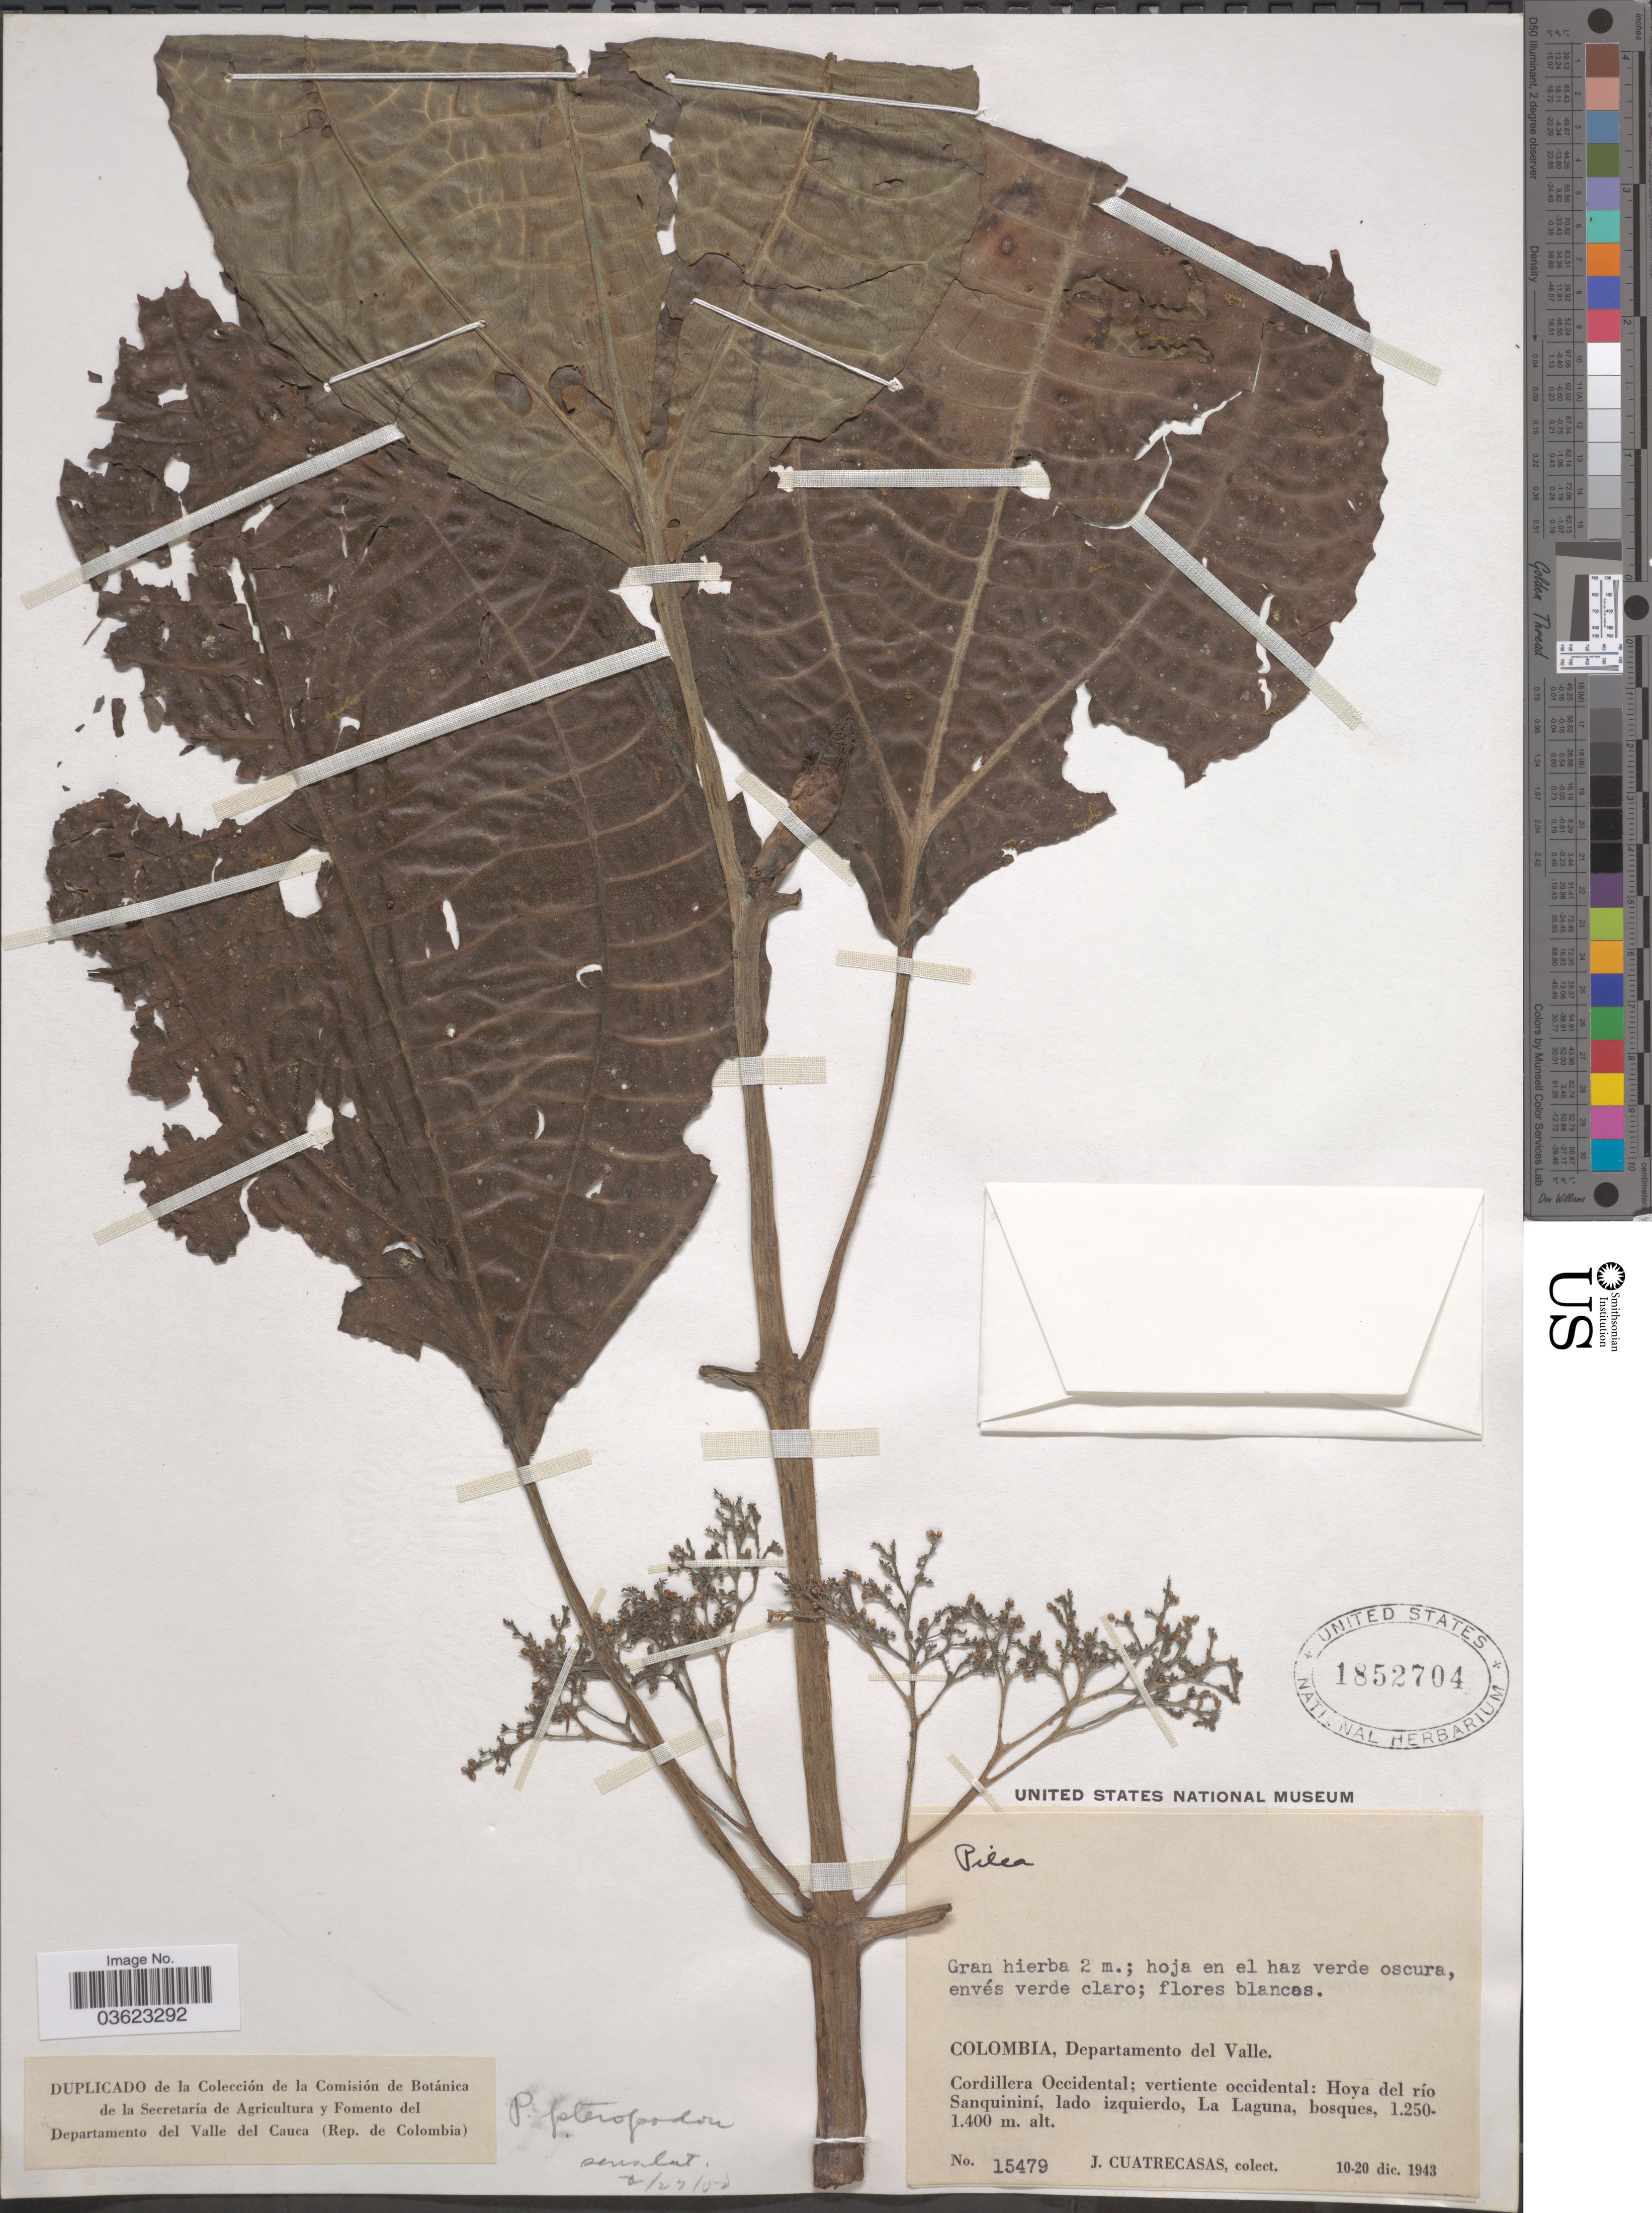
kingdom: Plantae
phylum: Tracheophyta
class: Magnoliopsida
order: Rosales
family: Urticaceae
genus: Pilea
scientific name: Pilea pteropodon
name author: Wedd.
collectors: J. Cuatrecasas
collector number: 15479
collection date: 1943-12-10/1943-12-20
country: Colombia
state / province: Valle del Cauca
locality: Departamento del Valle. Cordillera Occidental; vertiente occidental: Hoya del río Sanquininí, lado izquierdo, La Laguna.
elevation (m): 1250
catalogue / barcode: US 1852704